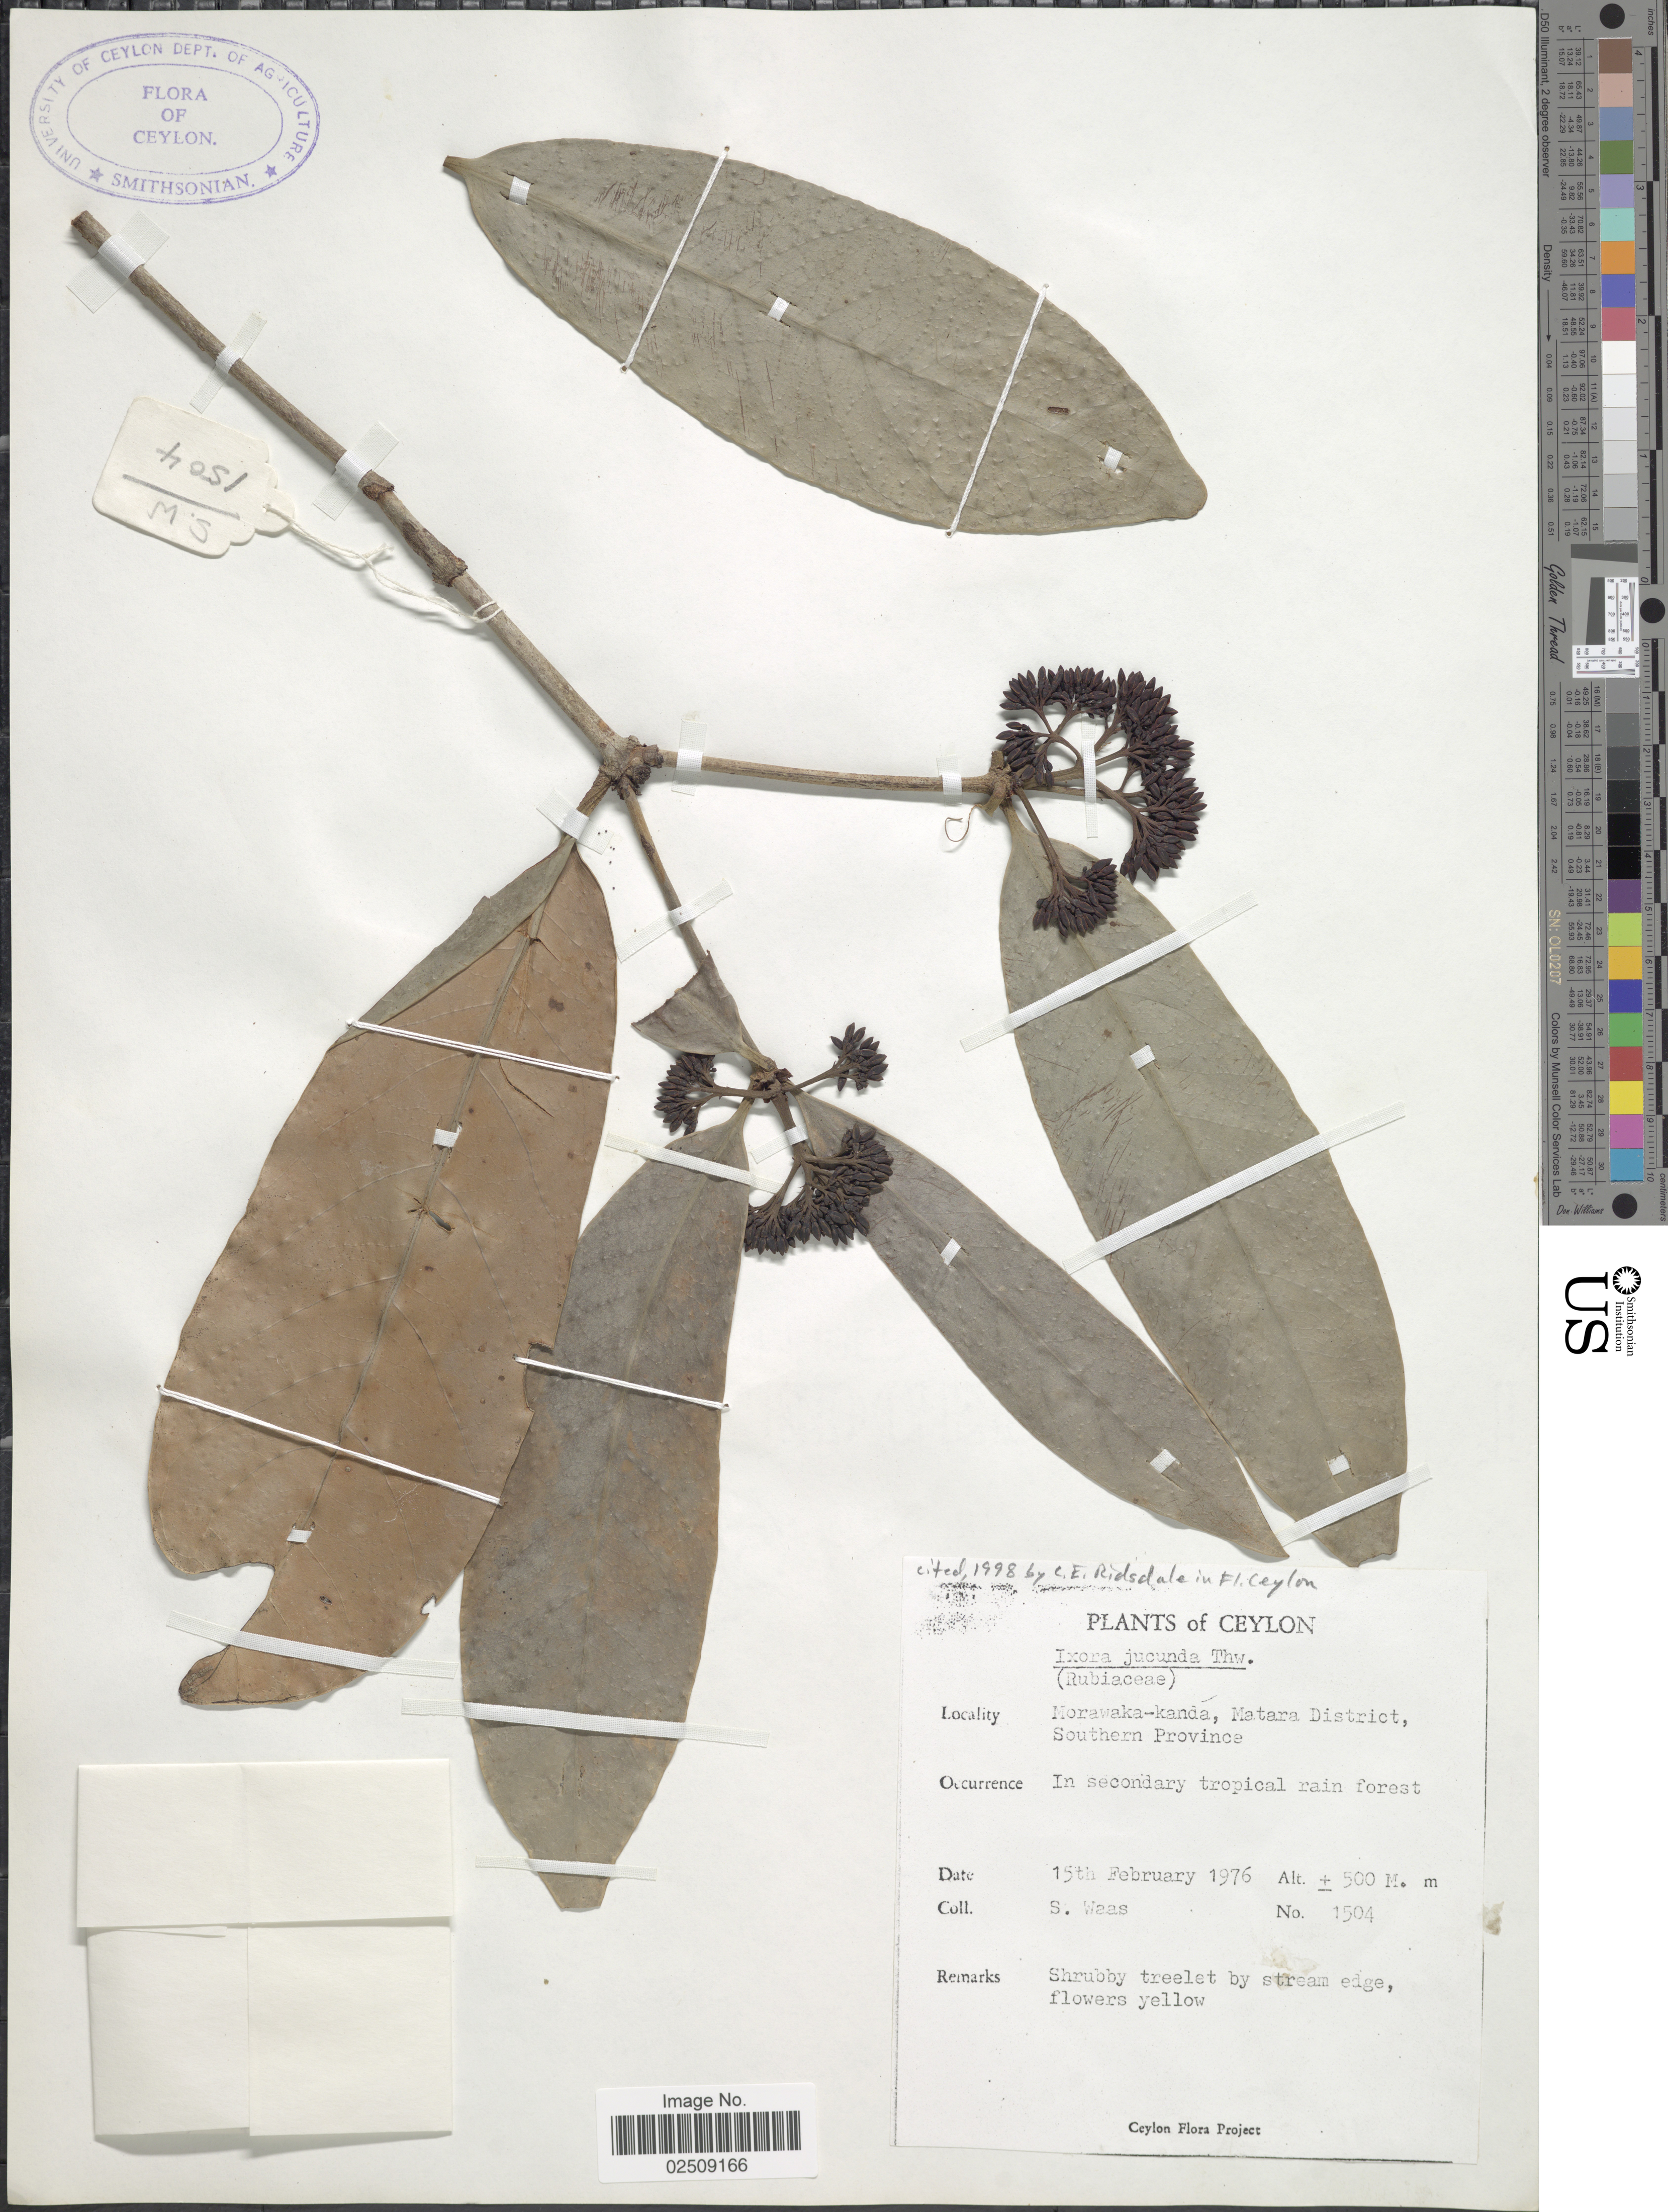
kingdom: Plantae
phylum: Tracheophyta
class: Magnoliopsida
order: Gentianales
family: Rubiaceae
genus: Ixora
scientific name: Ixora jucunda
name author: Thwaites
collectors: S. Waas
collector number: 1504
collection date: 1976-02-15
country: Sri Lanka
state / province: Southern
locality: Ceylon. Morawaka-kanda, Matara District, Southern Province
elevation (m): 500